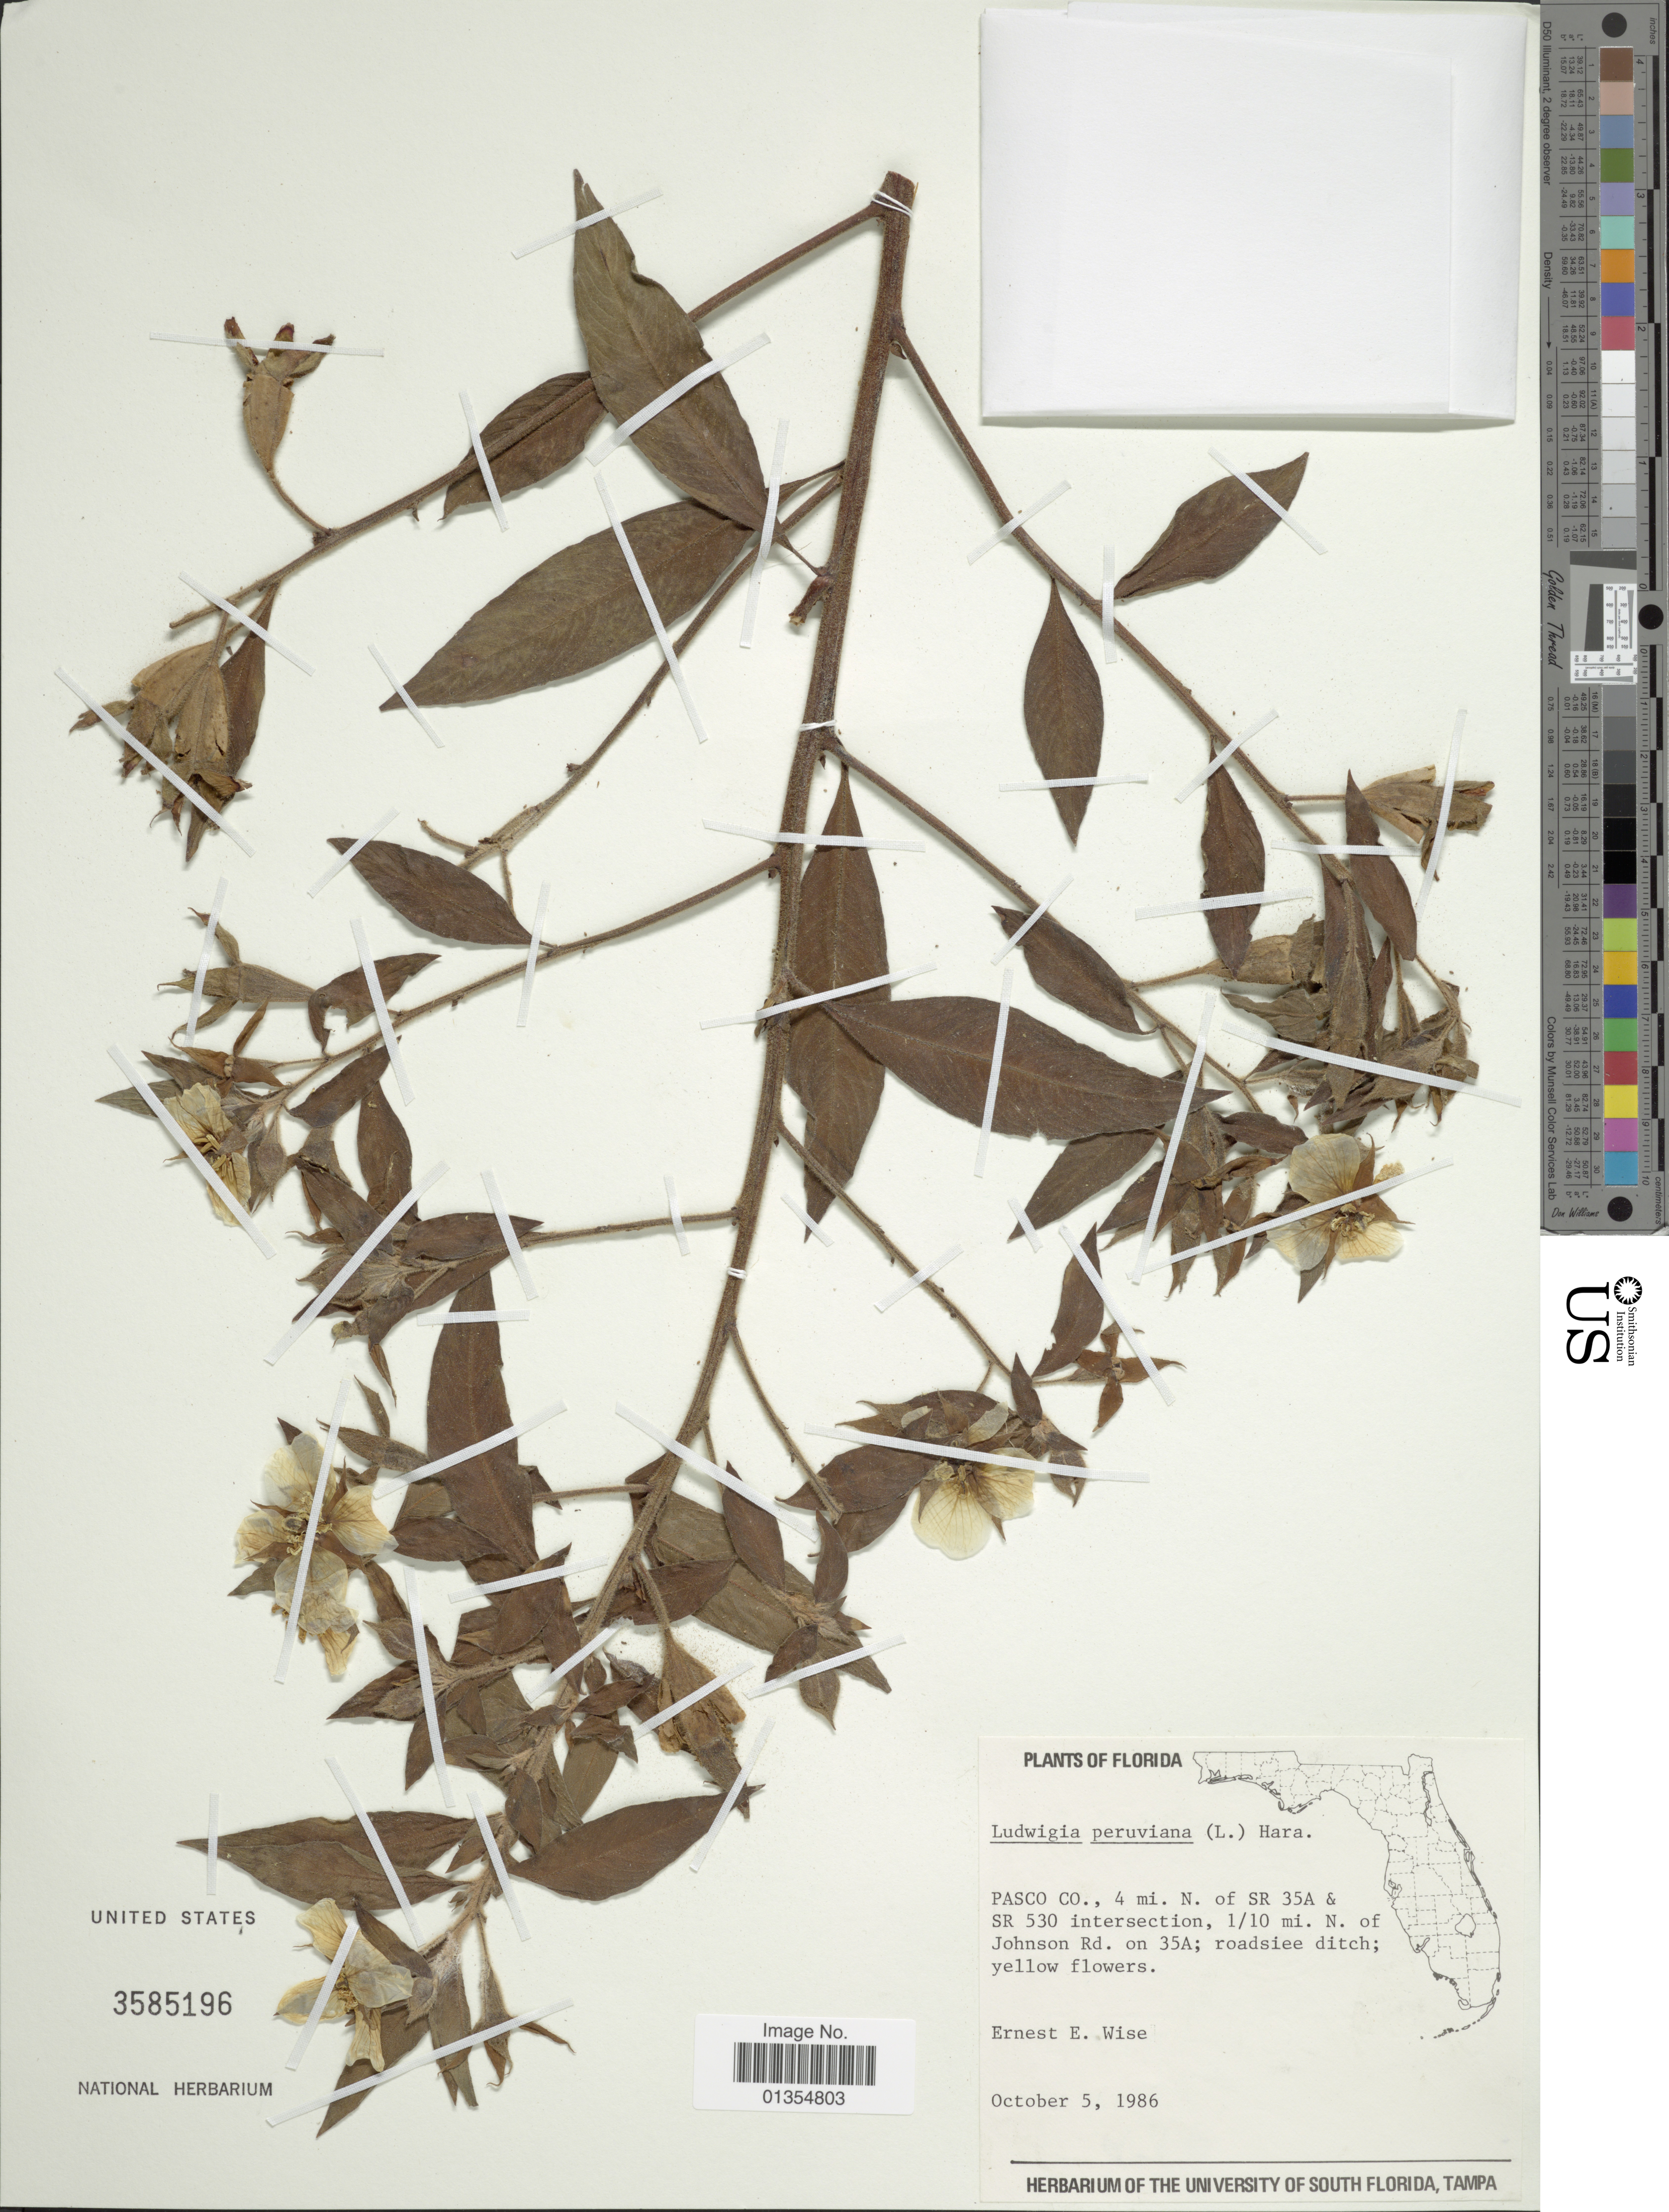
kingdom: Plantae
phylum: Tracheophyta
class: Magnoliopsida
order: Myrtales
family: Onagraceae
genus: Ludwigia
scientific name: Ludwigia peruviana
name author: (L.) H. Hara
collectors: E. Wise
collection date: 1986-10-05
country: United States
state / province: Florida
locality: Pasco Co., 4 mi N of SR 35A & SR 530 intersection, 1/10 mi. N. of Johnson Rd. on 35A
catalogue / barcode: US 3585196